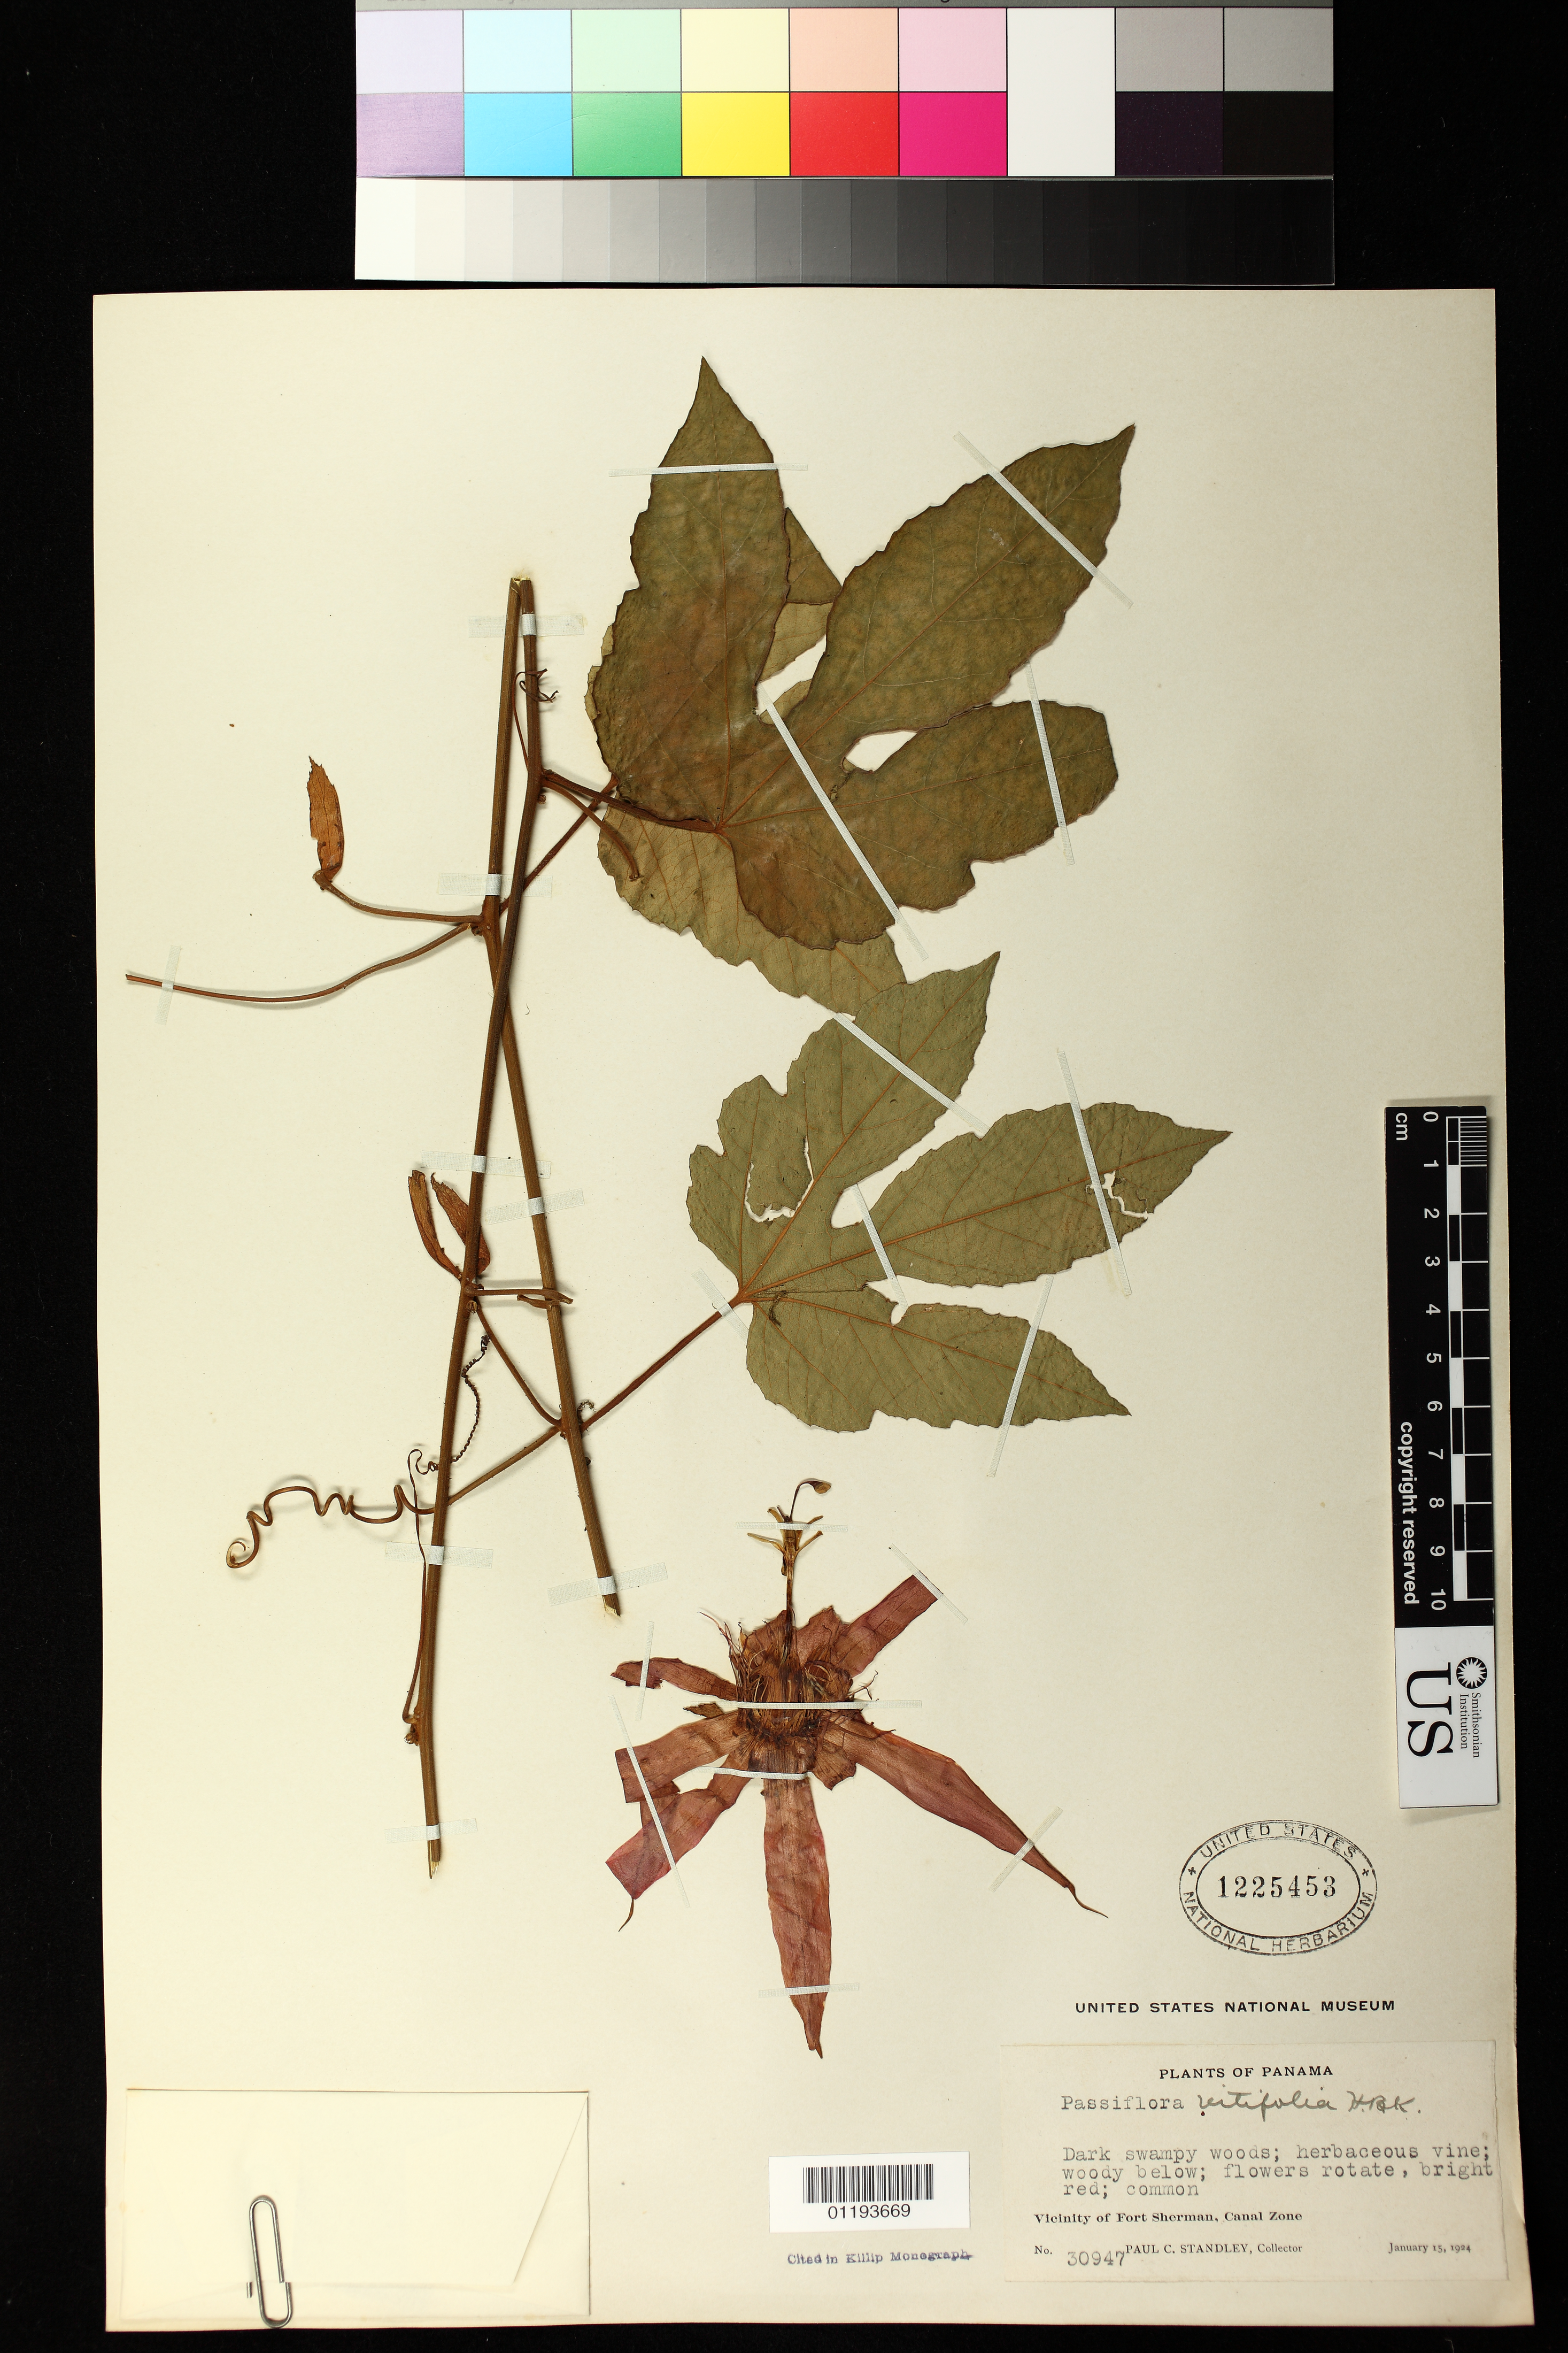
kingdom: Plantae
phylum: Tracheophyta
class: Magnoliopsida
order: Malpighiales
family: Passifloraceae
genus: Passiflora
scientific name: Passiflora vitifolia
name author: Kunth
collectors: P. C. Standley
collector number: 30947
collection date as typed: Jan 15 1924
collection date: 1924-01-15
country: Panama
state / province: Colón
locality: Vicinity of Fort Sherman, Canal Zone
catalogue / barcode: US 1225453